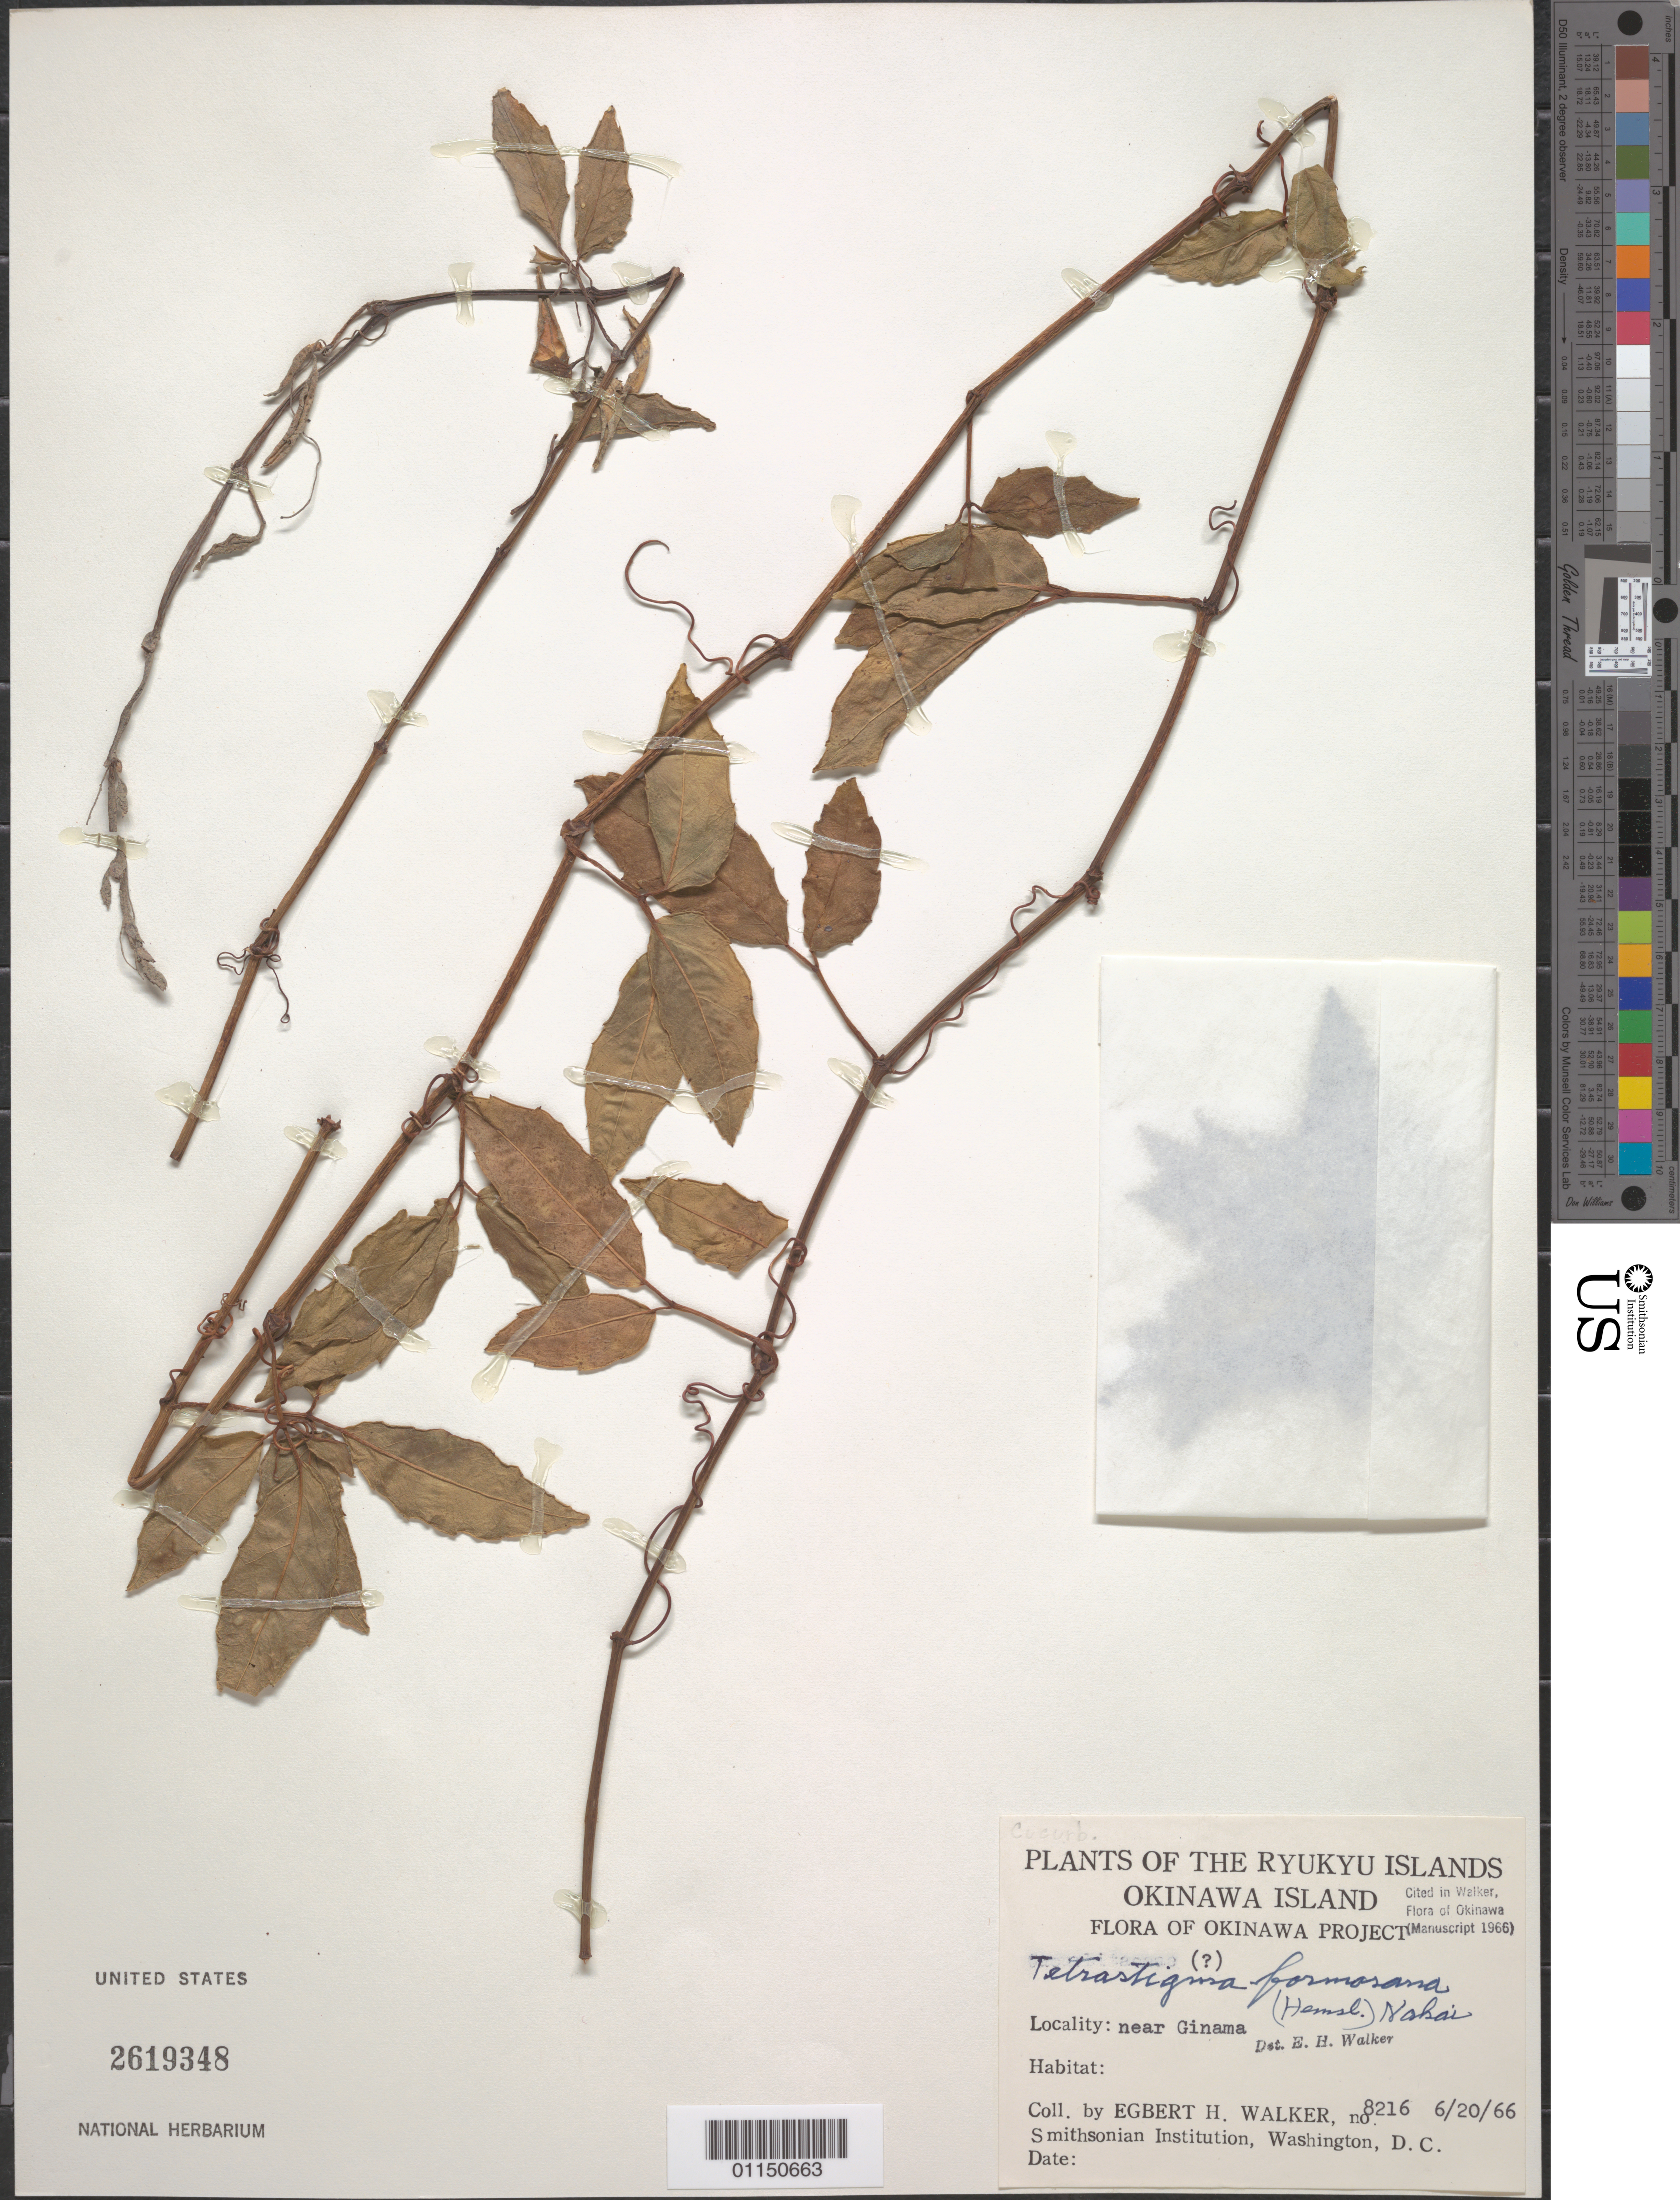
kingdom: Plantae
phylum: Tracheophyta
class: Magnoliopsida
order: Vitales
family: Vitaceae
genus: Tetrastigma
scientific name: Tetrastigma formosanum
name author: (Hemsl.) Gagnep.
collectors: E. H. Walker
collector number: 8216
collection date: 1966-06-20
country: Japan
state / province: Okinawa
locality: Okinawa Island. Near Ginama.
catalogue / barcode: US 2619348